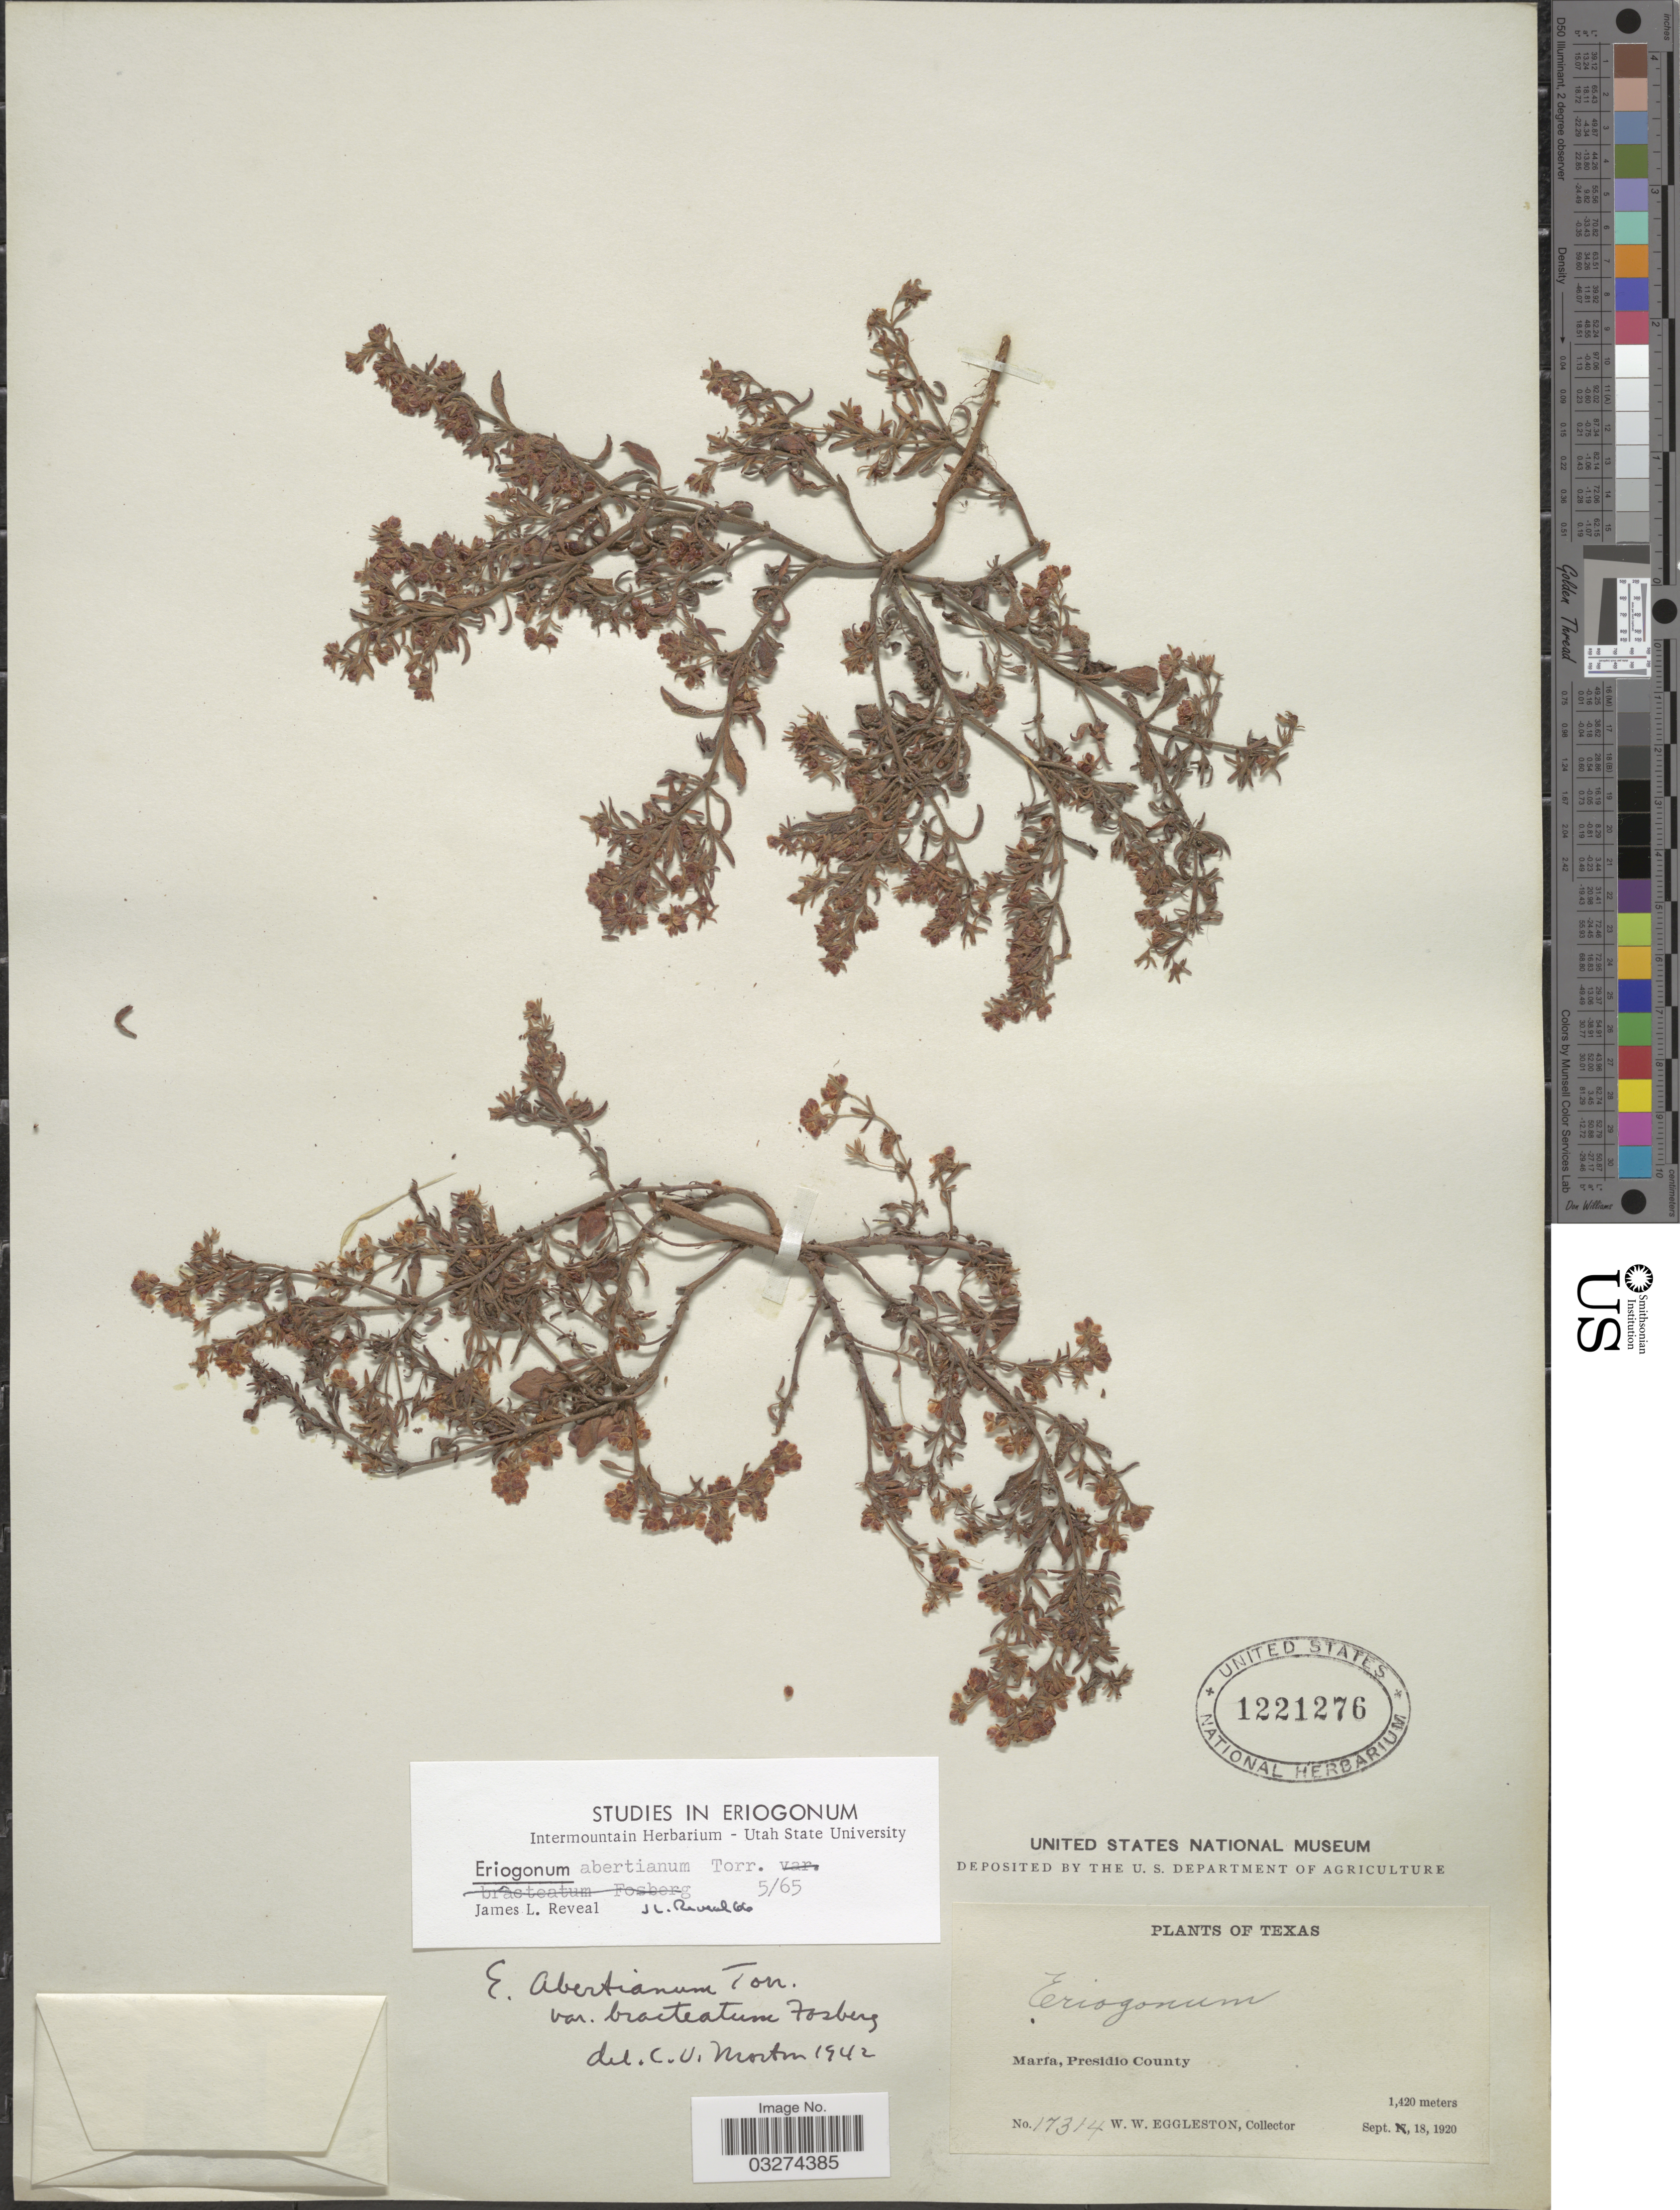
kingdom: Plantae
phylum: Tracheophyta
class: Magnoliopsida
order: Caryophyllales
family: Polygonaceae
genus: Eriogonum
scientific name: Eriogonum abertianum var. ruberrimum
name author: (Gand.) Gand.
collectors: W. W. Eggleston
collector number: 17314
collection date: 1920-09-18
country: United States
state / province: Texas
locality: María, Presidio County.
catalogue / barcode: US 1221276